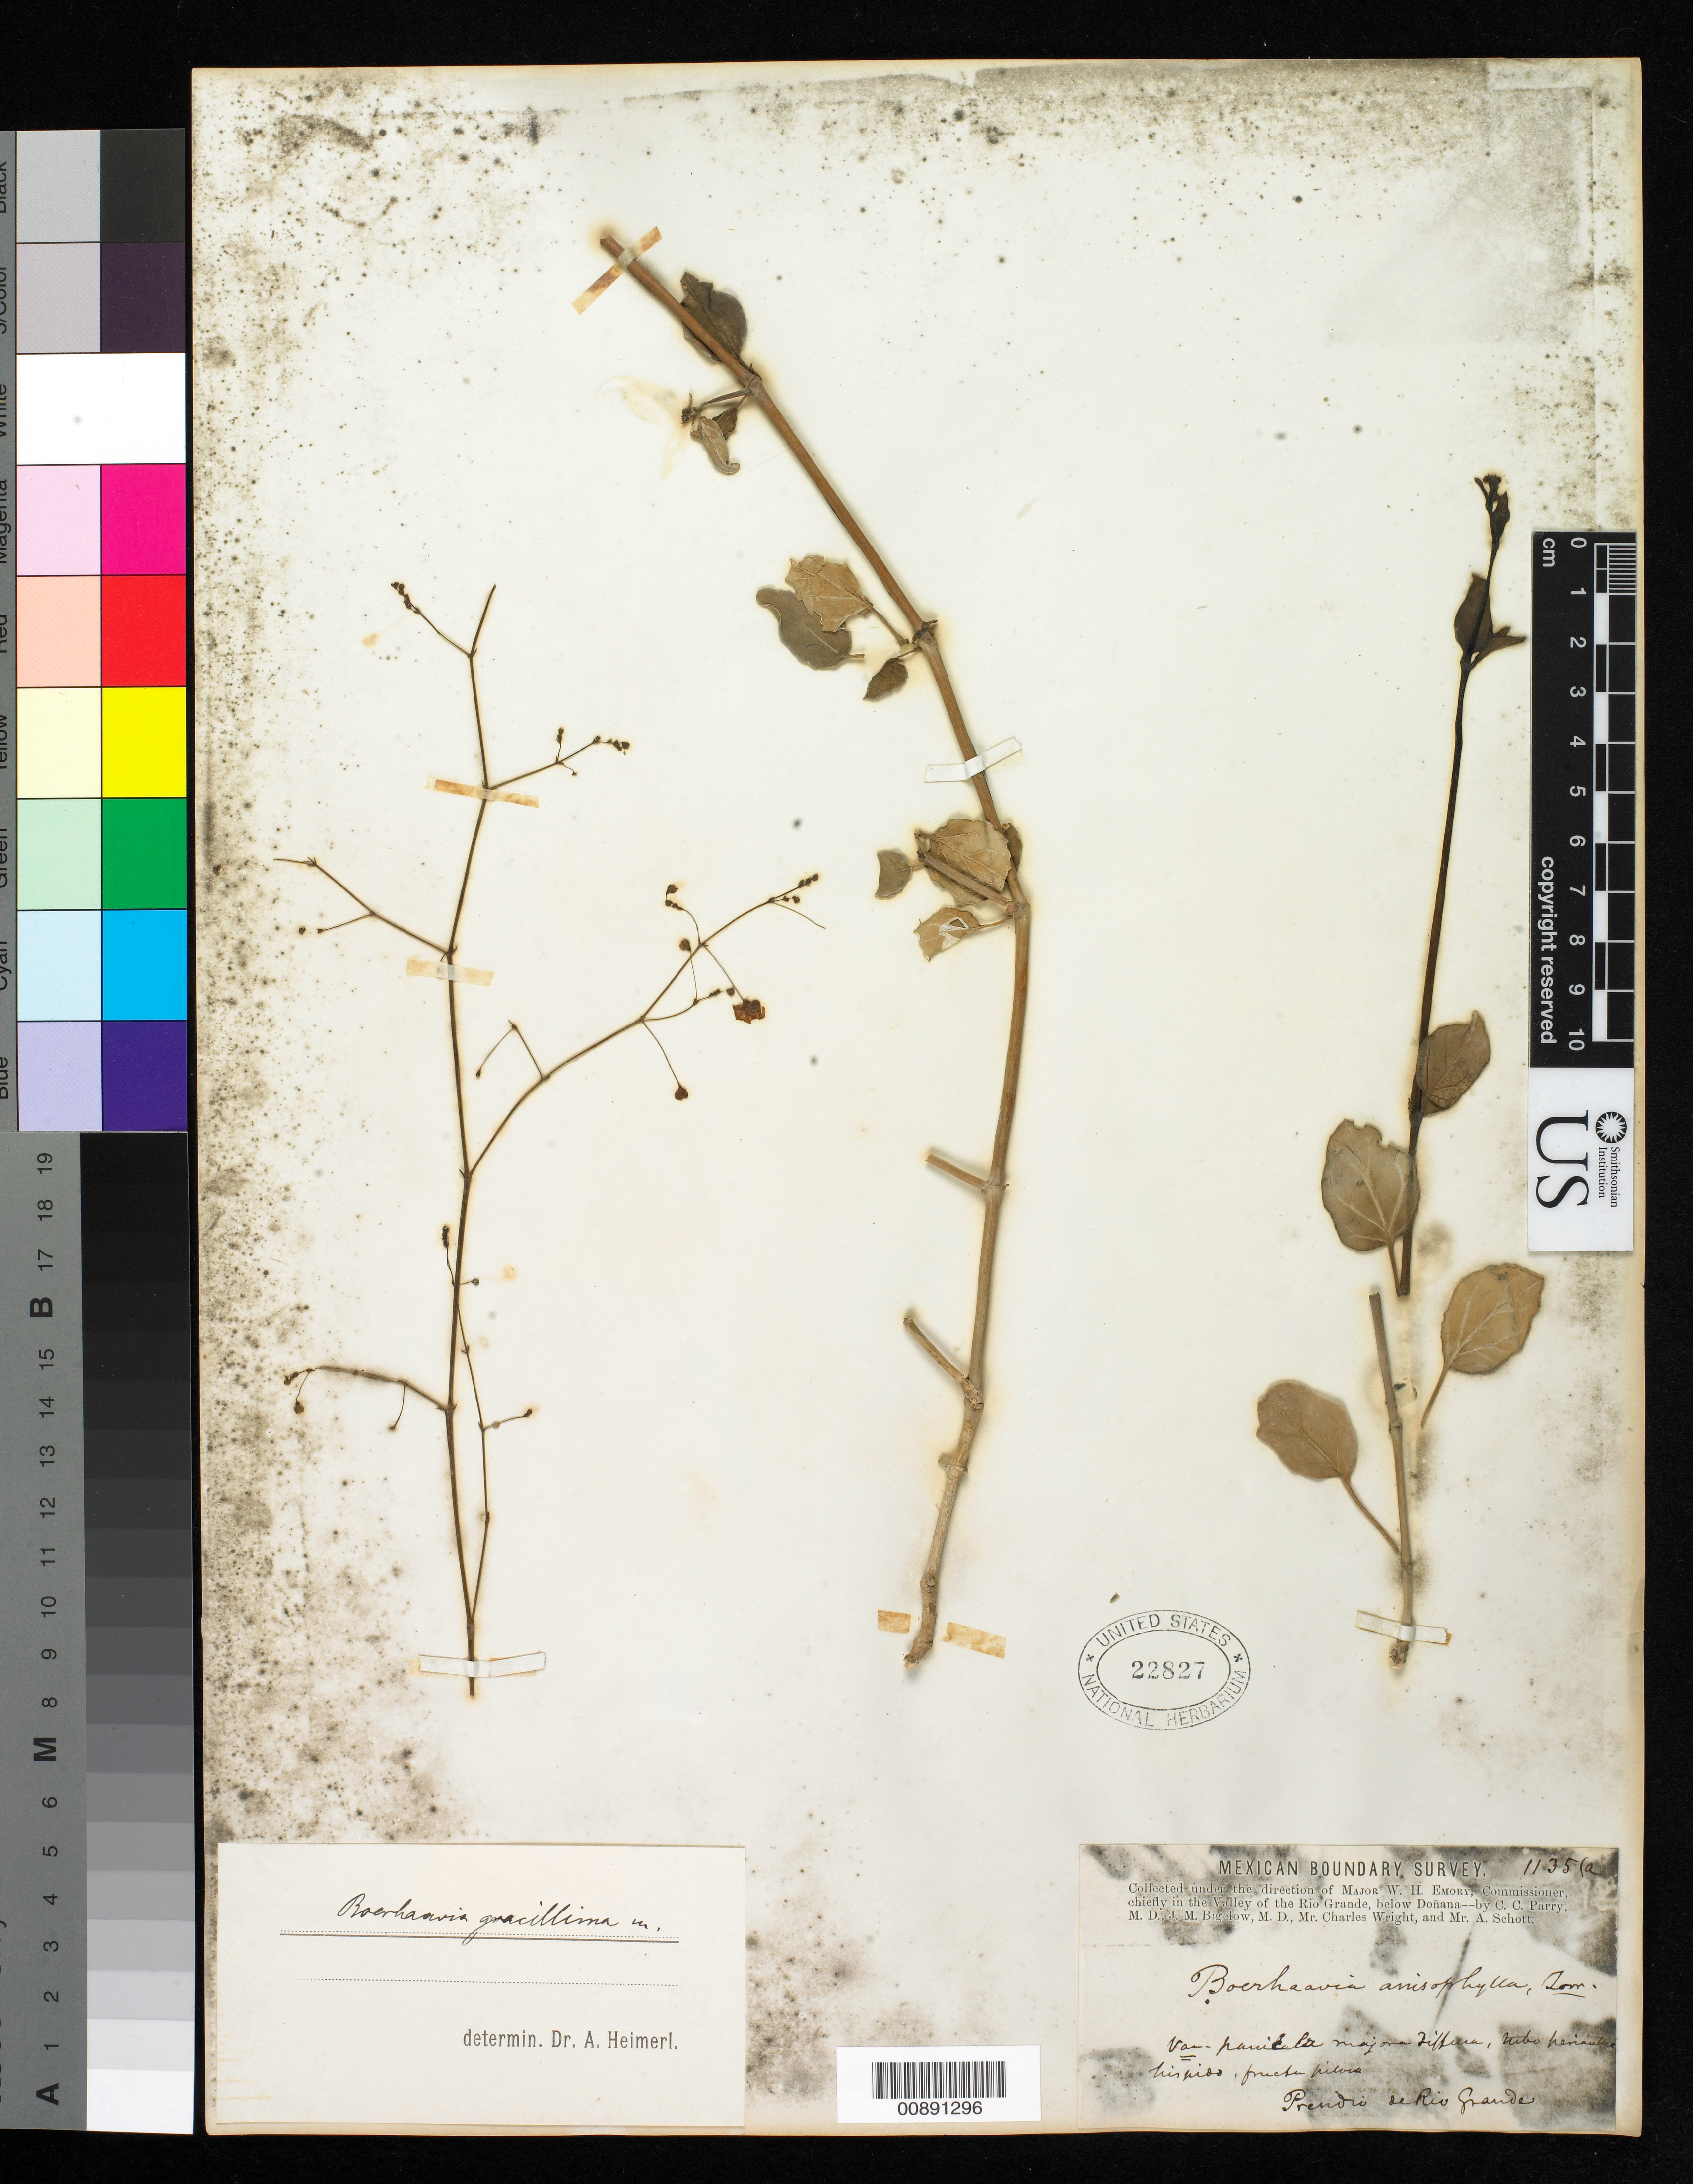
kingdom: Plantae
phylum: Tracheophyta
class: Magnoliopsida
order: Caryophyllales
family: Nyctaginaceae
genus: Boerhavia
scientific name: Boerhavia gracillima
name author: Heimerl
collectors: C. C. Parry, J. M. Bigelow, C. Wright & A. C. V. Schott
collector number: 1135 a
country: United States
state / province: New Mexico / Texas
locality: Valley of the Rio Grande, below Doñana. (Prendio de Rio Grande).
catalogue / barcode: US 22827